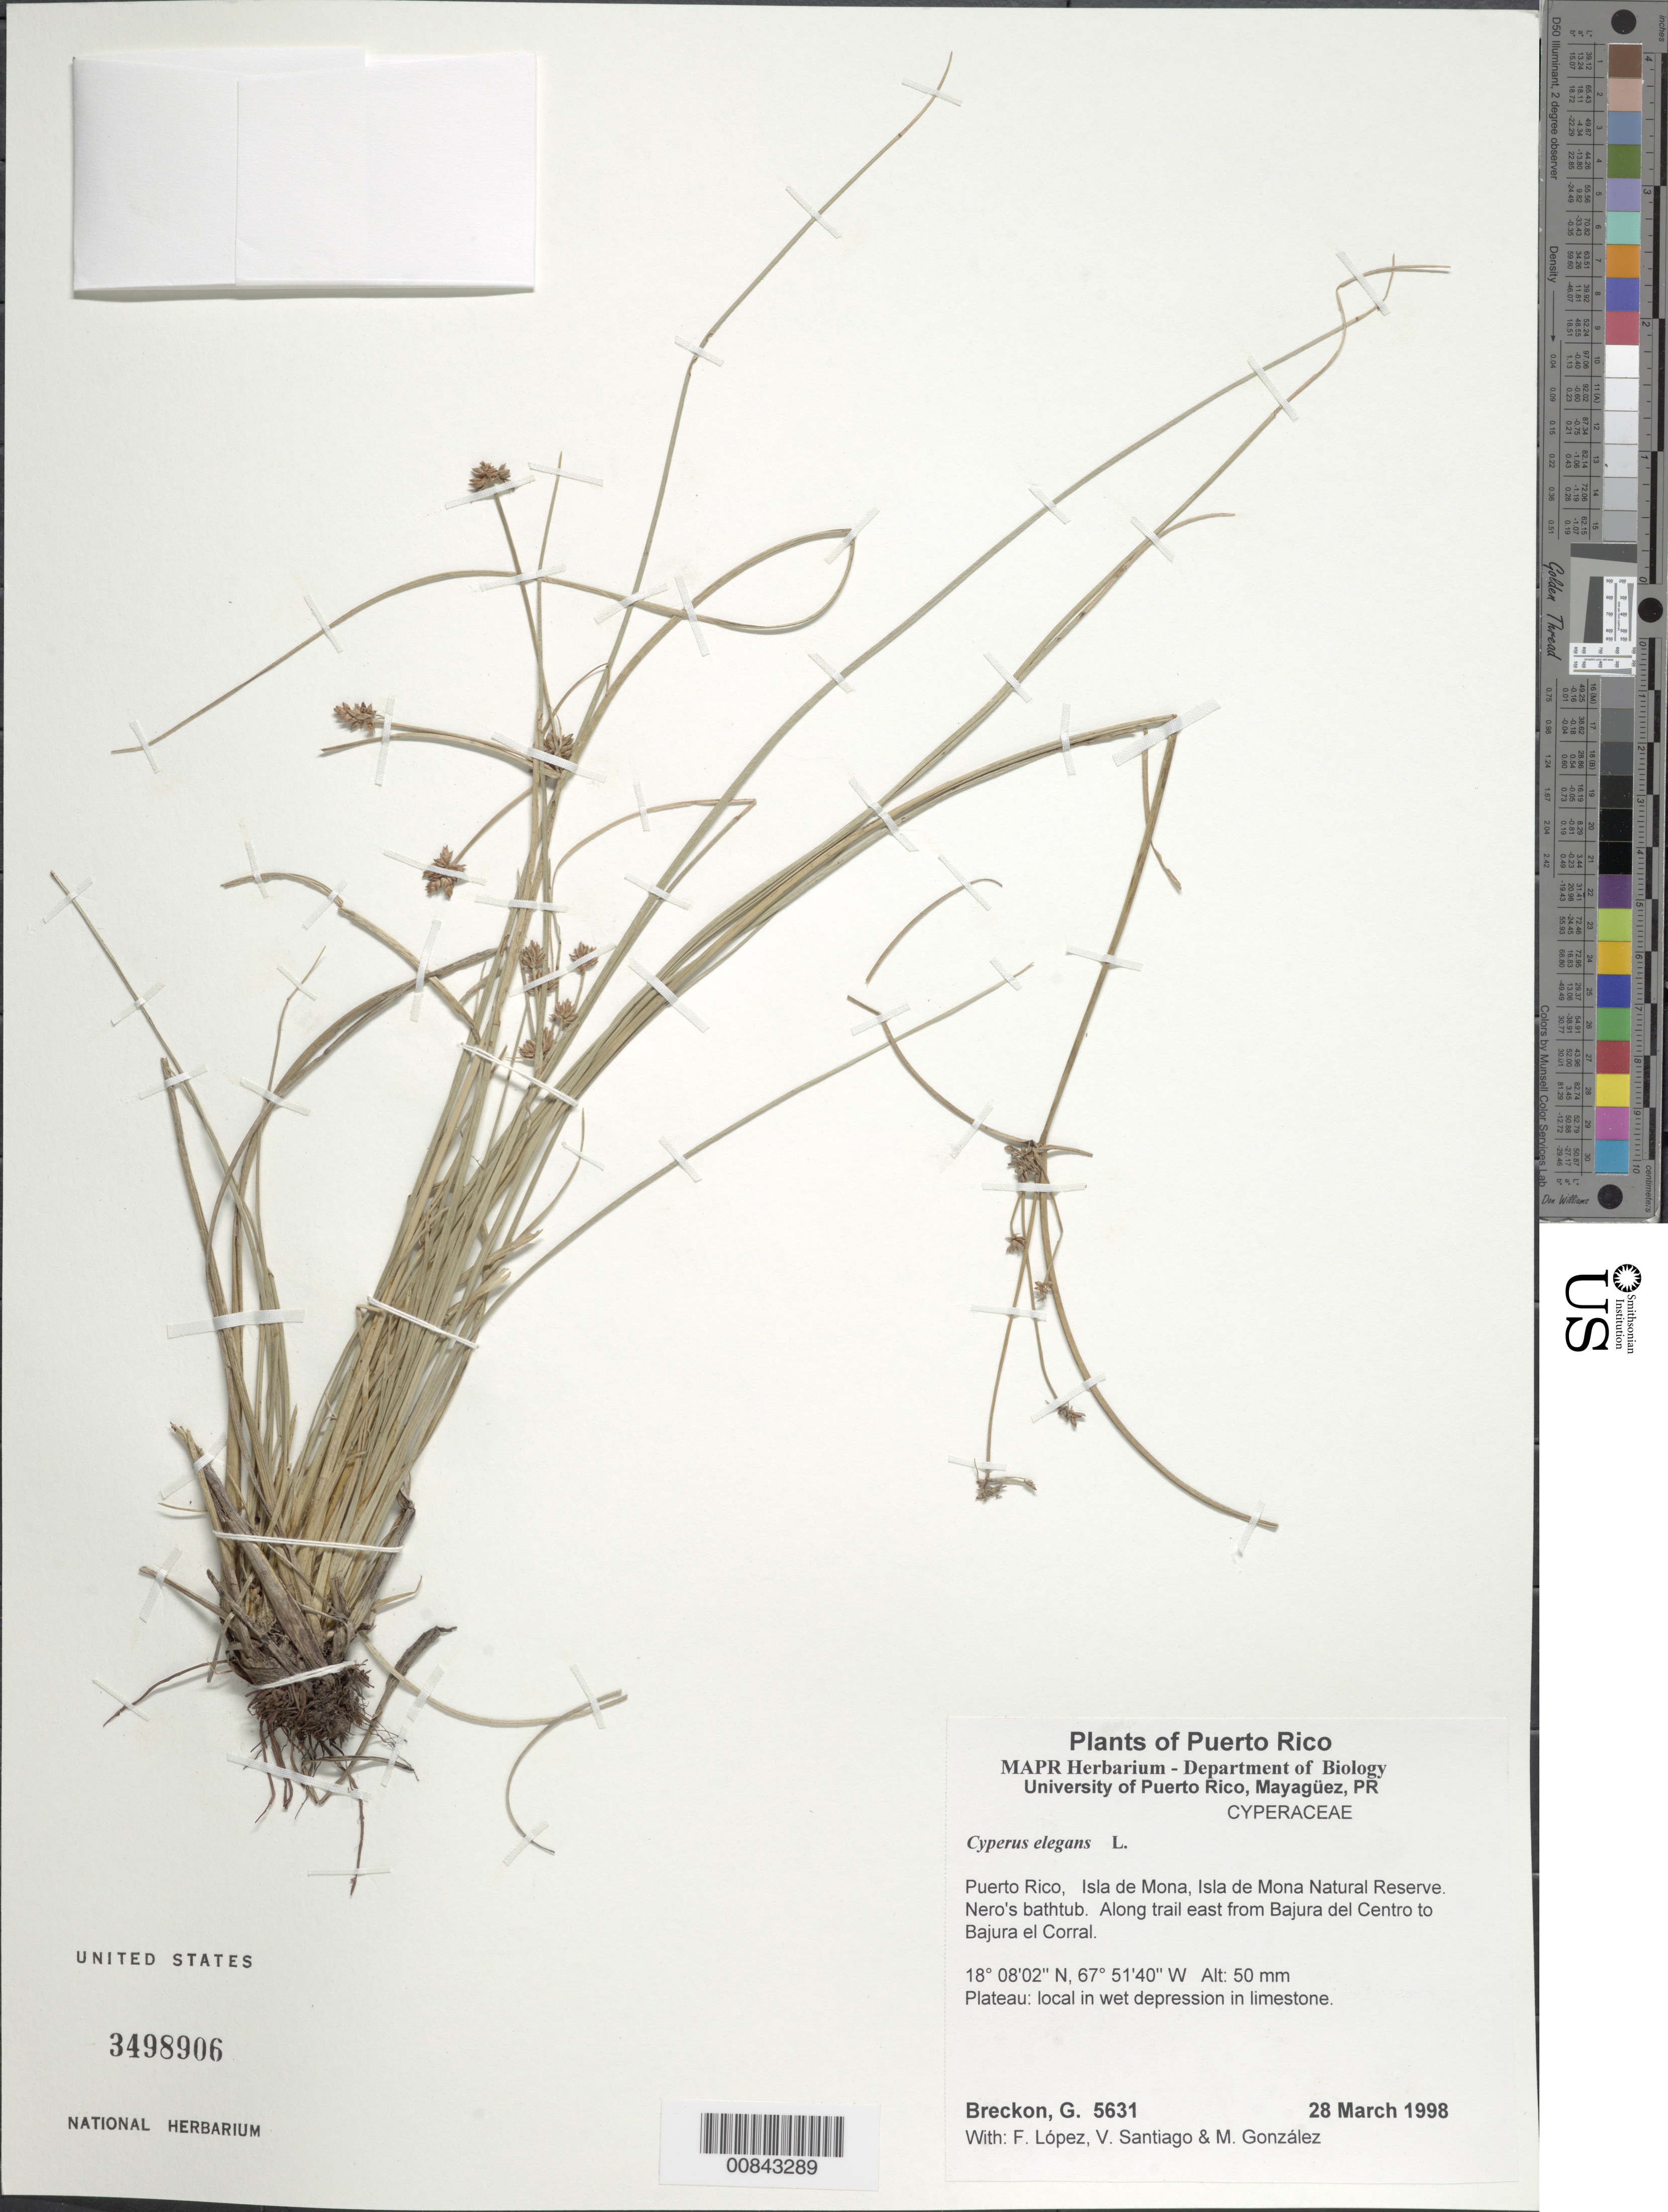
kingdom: Plantae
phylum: Tracheophyta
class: Liliopsida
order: Poales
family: Cyperaceae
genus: Cyperus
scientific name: Cyperus elegans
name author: L.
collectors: G. Breckon, F. López, V. Santiago & M. González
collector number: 5631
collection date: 1998-03-28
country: Puerto Rico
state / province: Mayaguëz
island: Mona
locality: Puerto Rico, Isla de Mona, Isla de Mona Natural Reserve, Nero's bathtub, Along trail east from Bajura del Centro to Bajura el Corral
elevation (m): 50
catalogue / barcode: US 3498906